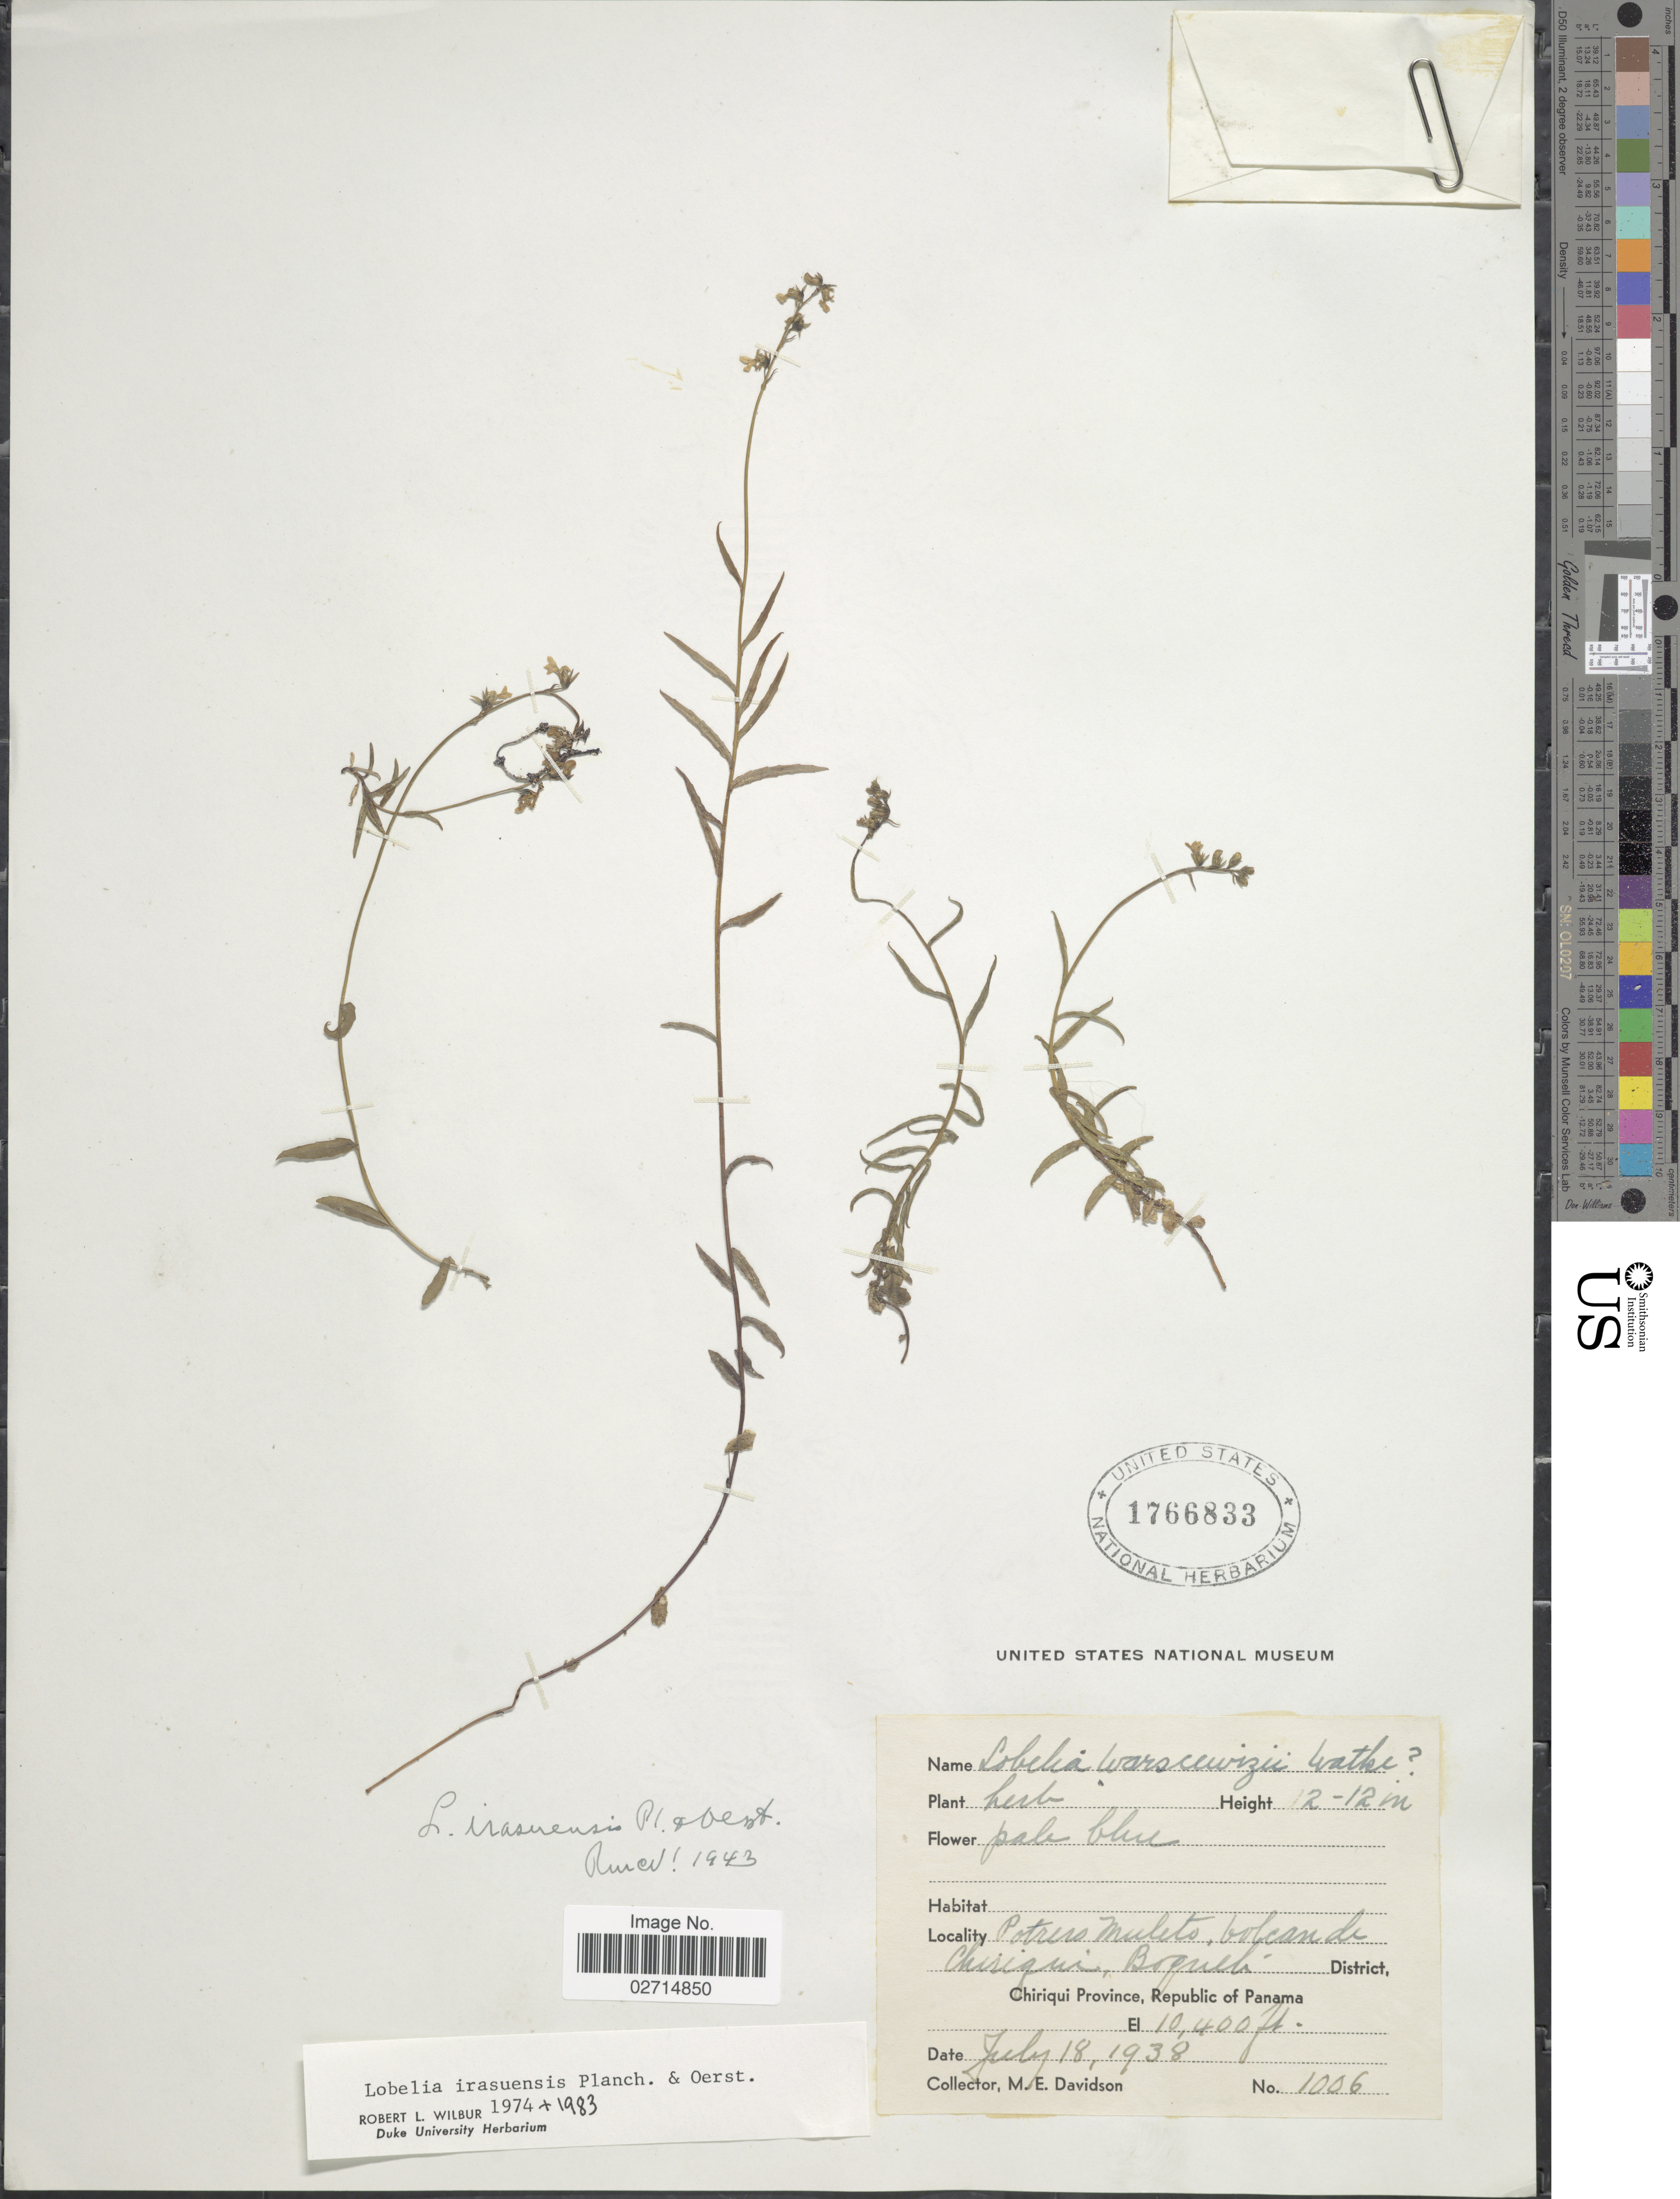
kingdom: Plantae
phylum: Tracheophyta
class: Magnoliopsida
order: Asterales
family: Campanulaceae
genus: Lobelia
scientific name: Lobelia irasuensis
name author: Planch. & Oerst.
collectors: M. E. Davidson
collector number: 1006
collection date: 1938-07-18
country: Panama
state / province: Chiriqui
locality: Potrero Muleto, volcan de Chiriqui, Boquete District. Republic of Panama.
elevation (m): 3170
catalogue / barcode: US 1766833